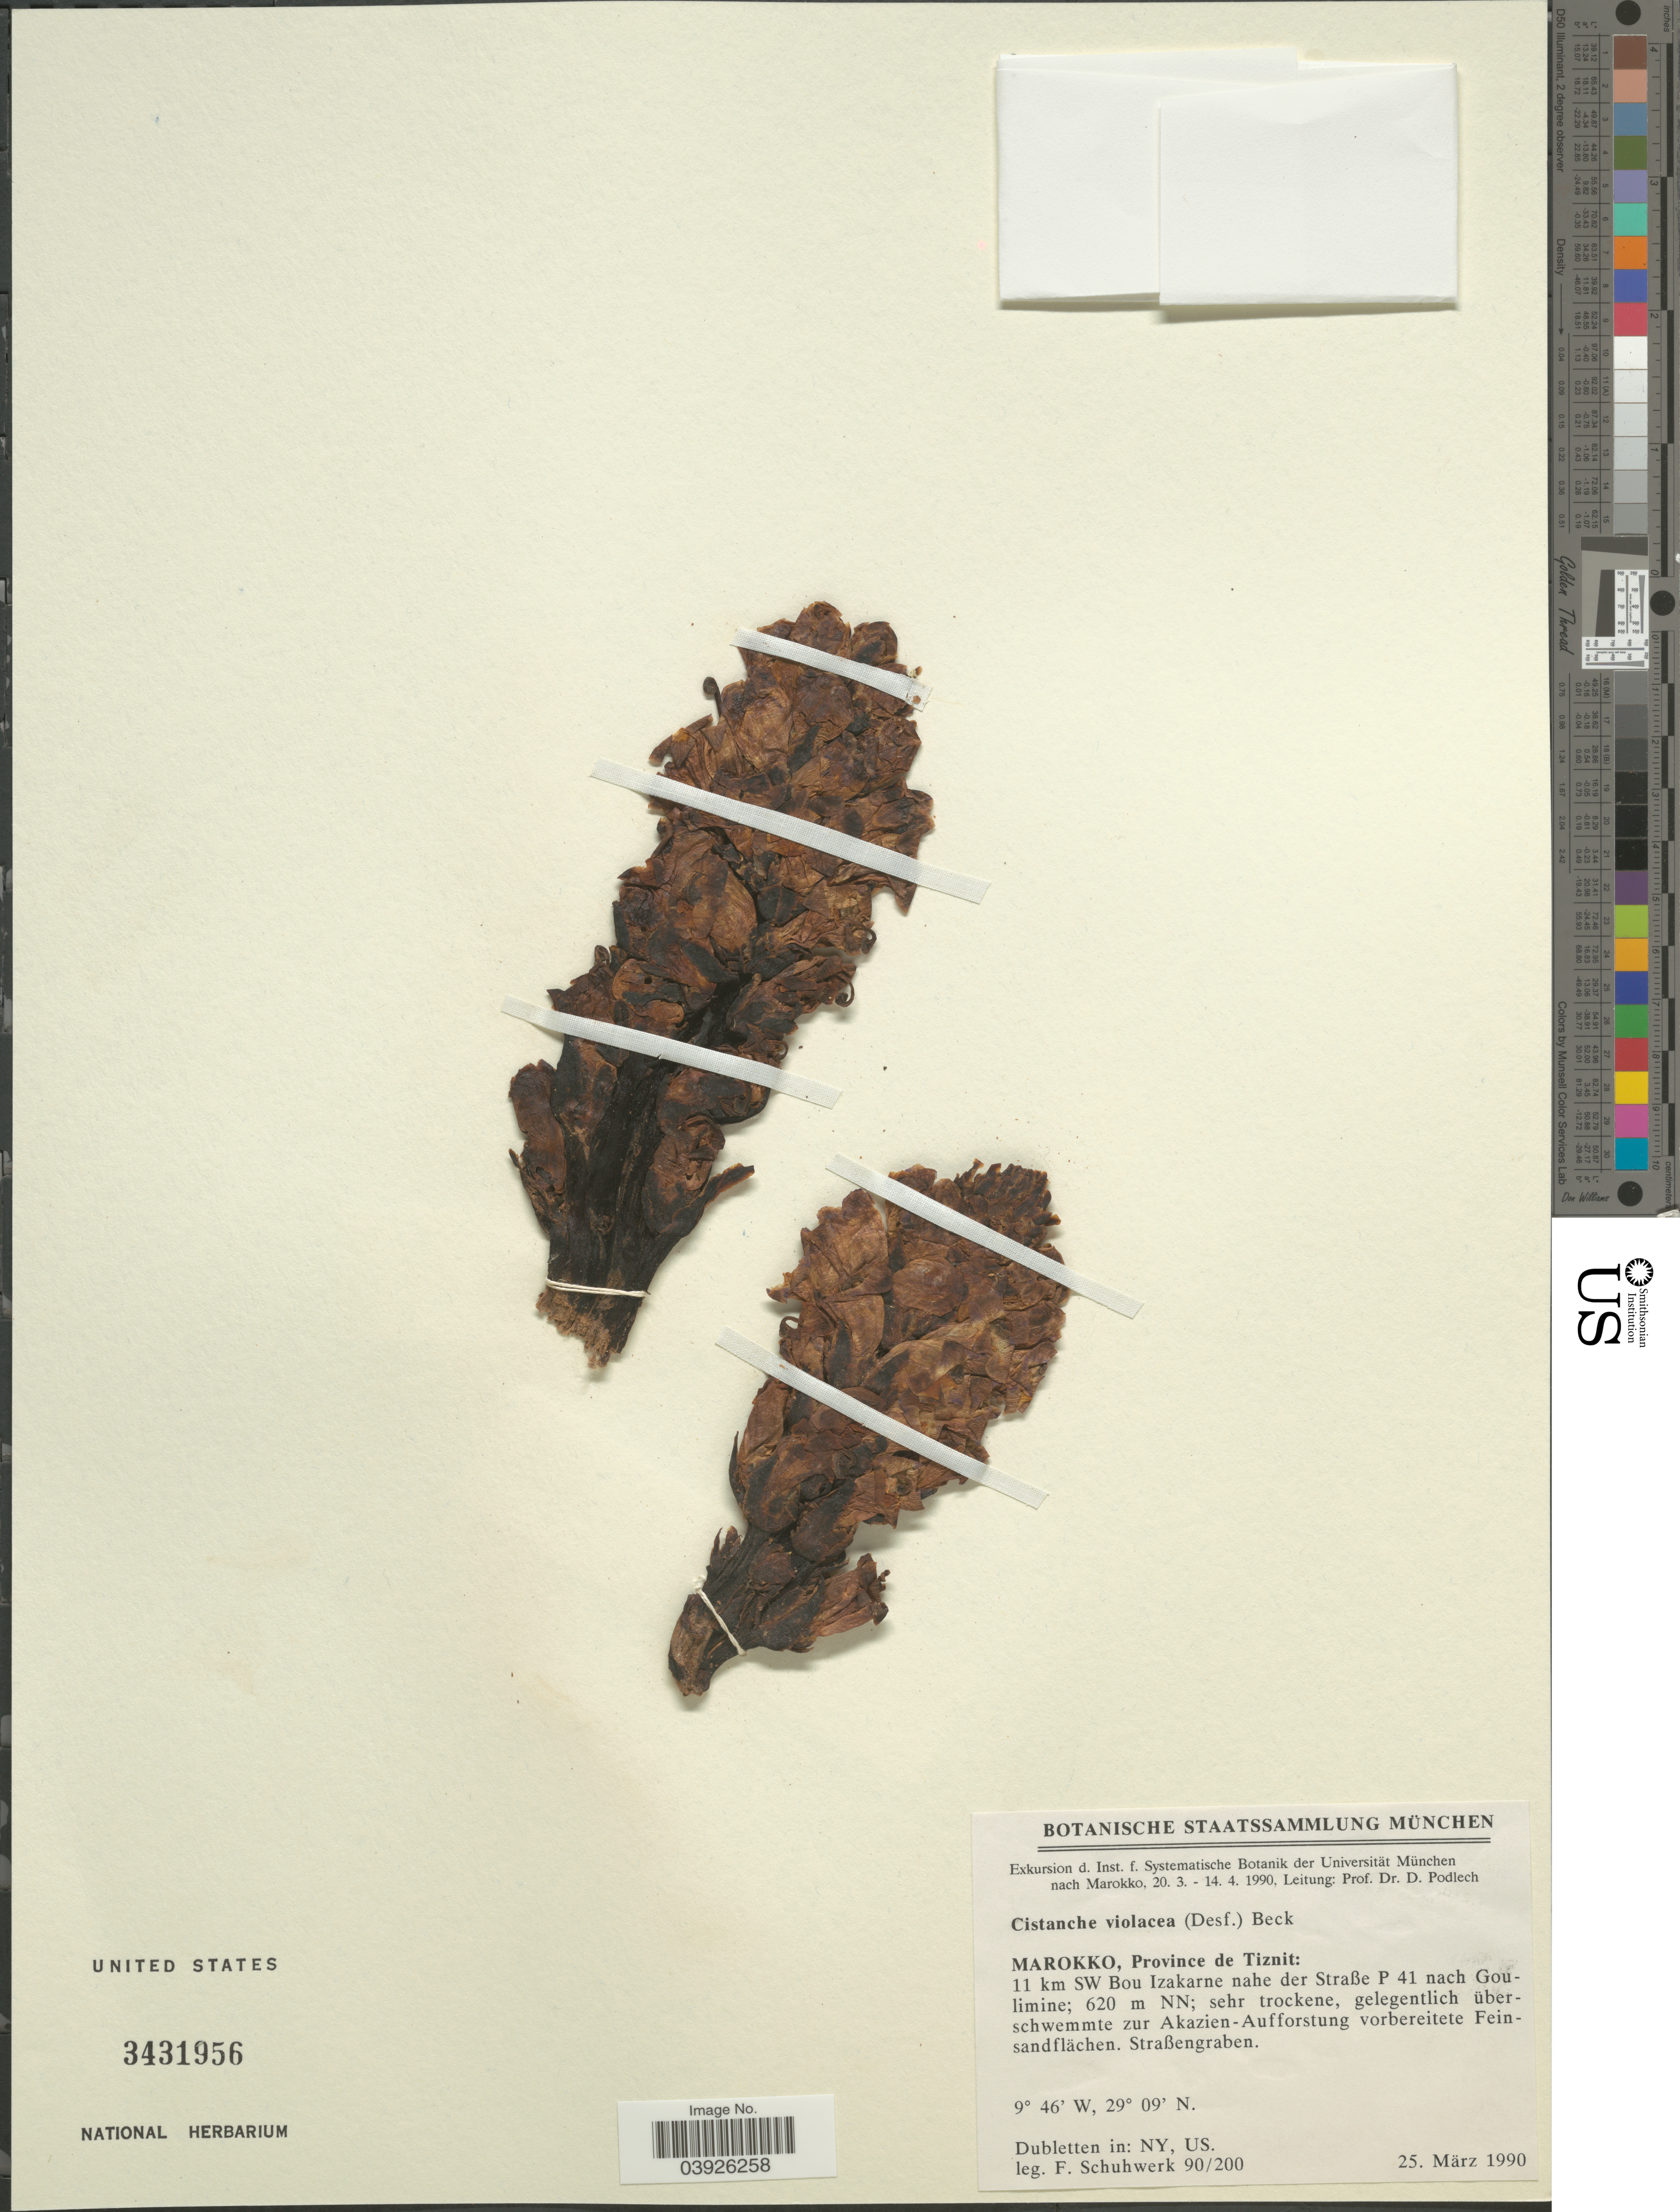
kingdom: Plantae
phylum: Tracheophyta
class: Magnoliopsida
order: Lamiales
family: Orobanchaceae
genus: Cistanche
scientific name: Cistanche violacea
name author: (Desf.) Hoffmanns. & Link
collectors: Schuhwerk, F.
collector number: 90/200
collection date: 1990-03-25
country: Morocco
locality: Marokko, Province de Tiznit: 11 km SW Bou Izakarne nahe der Straße P 41 nach Goulimine; 620 m NN; sehr trockene, gelegentlich überschwemmte zur Akazien- Aufforstung vorbereitete Feinsandflächen. Straßengraben.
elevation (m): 620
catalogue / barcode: US 3431956